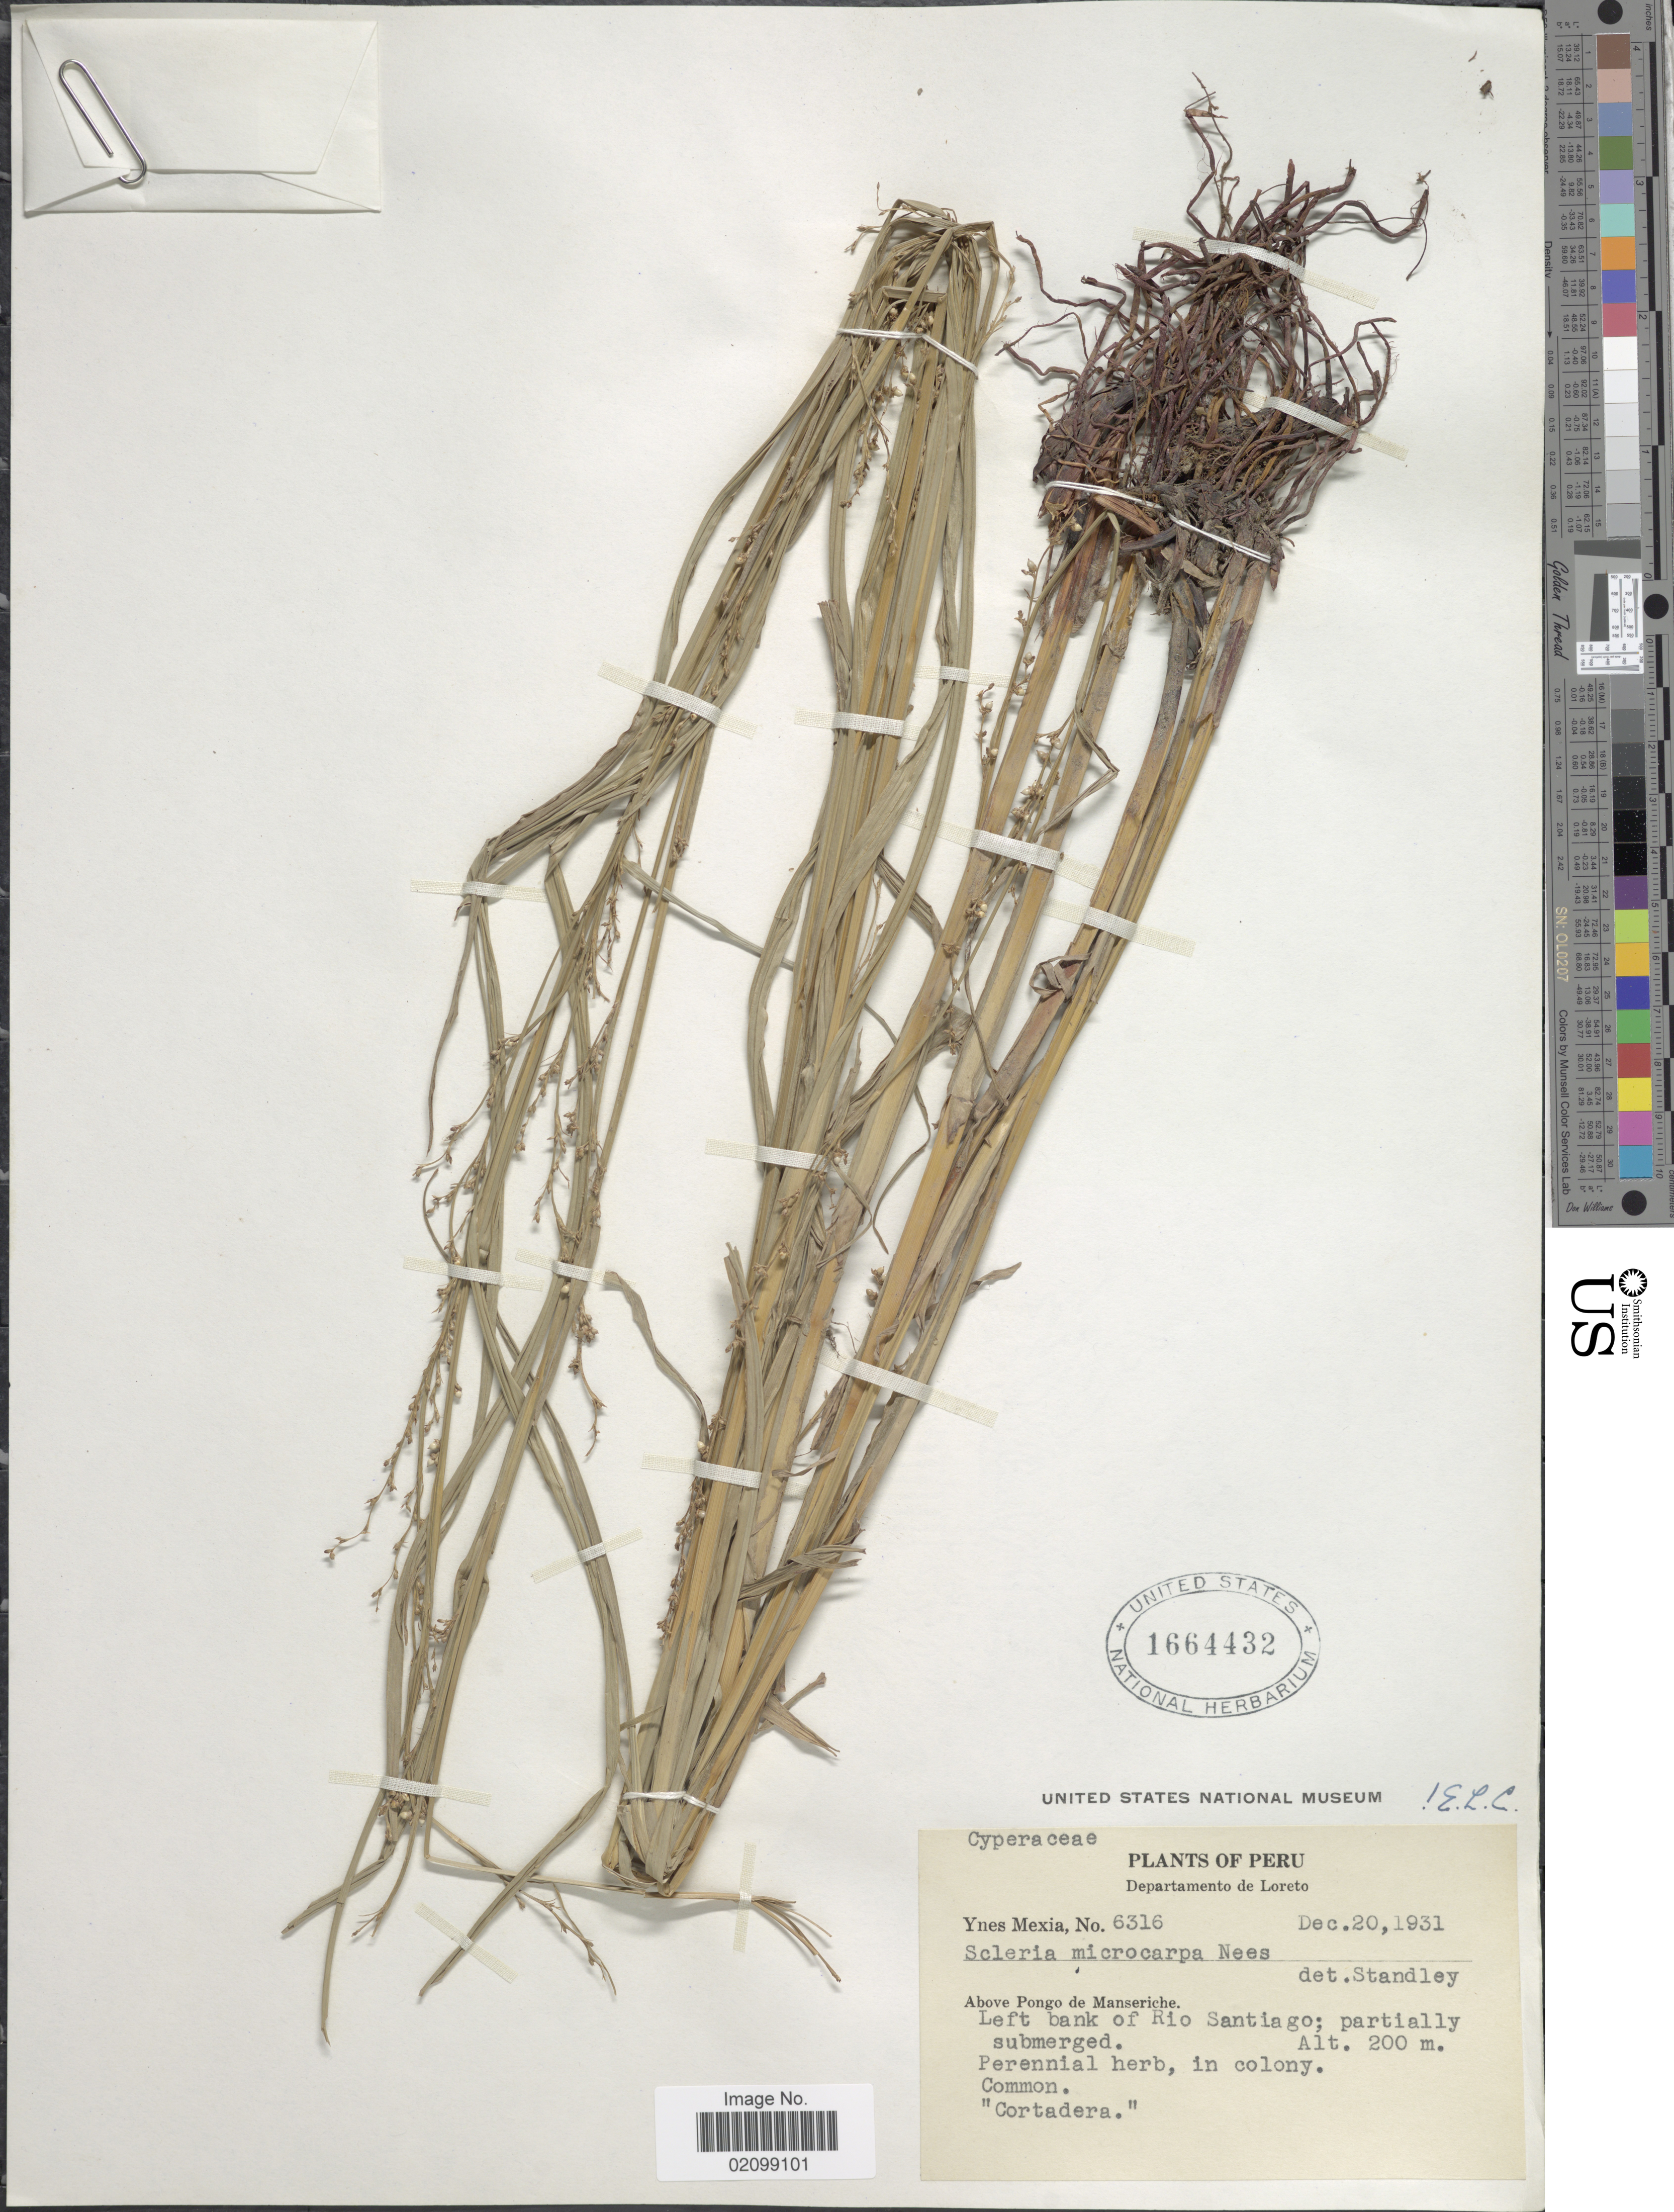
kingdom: Plantae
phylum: Tracheophyta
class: Liliopsida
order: Poales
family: Cyperaceae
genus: Scleria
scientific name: Scleria microcarpa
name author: Nees ex Kunth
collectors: Y. Mexia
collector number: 6316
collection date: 1931-12-20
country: Peru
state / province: Loreto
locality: Departamento de Loreto. Above Pongo de Manseriche, Left bank of Rio Santiago.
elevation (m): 200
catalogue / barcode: US 1664432